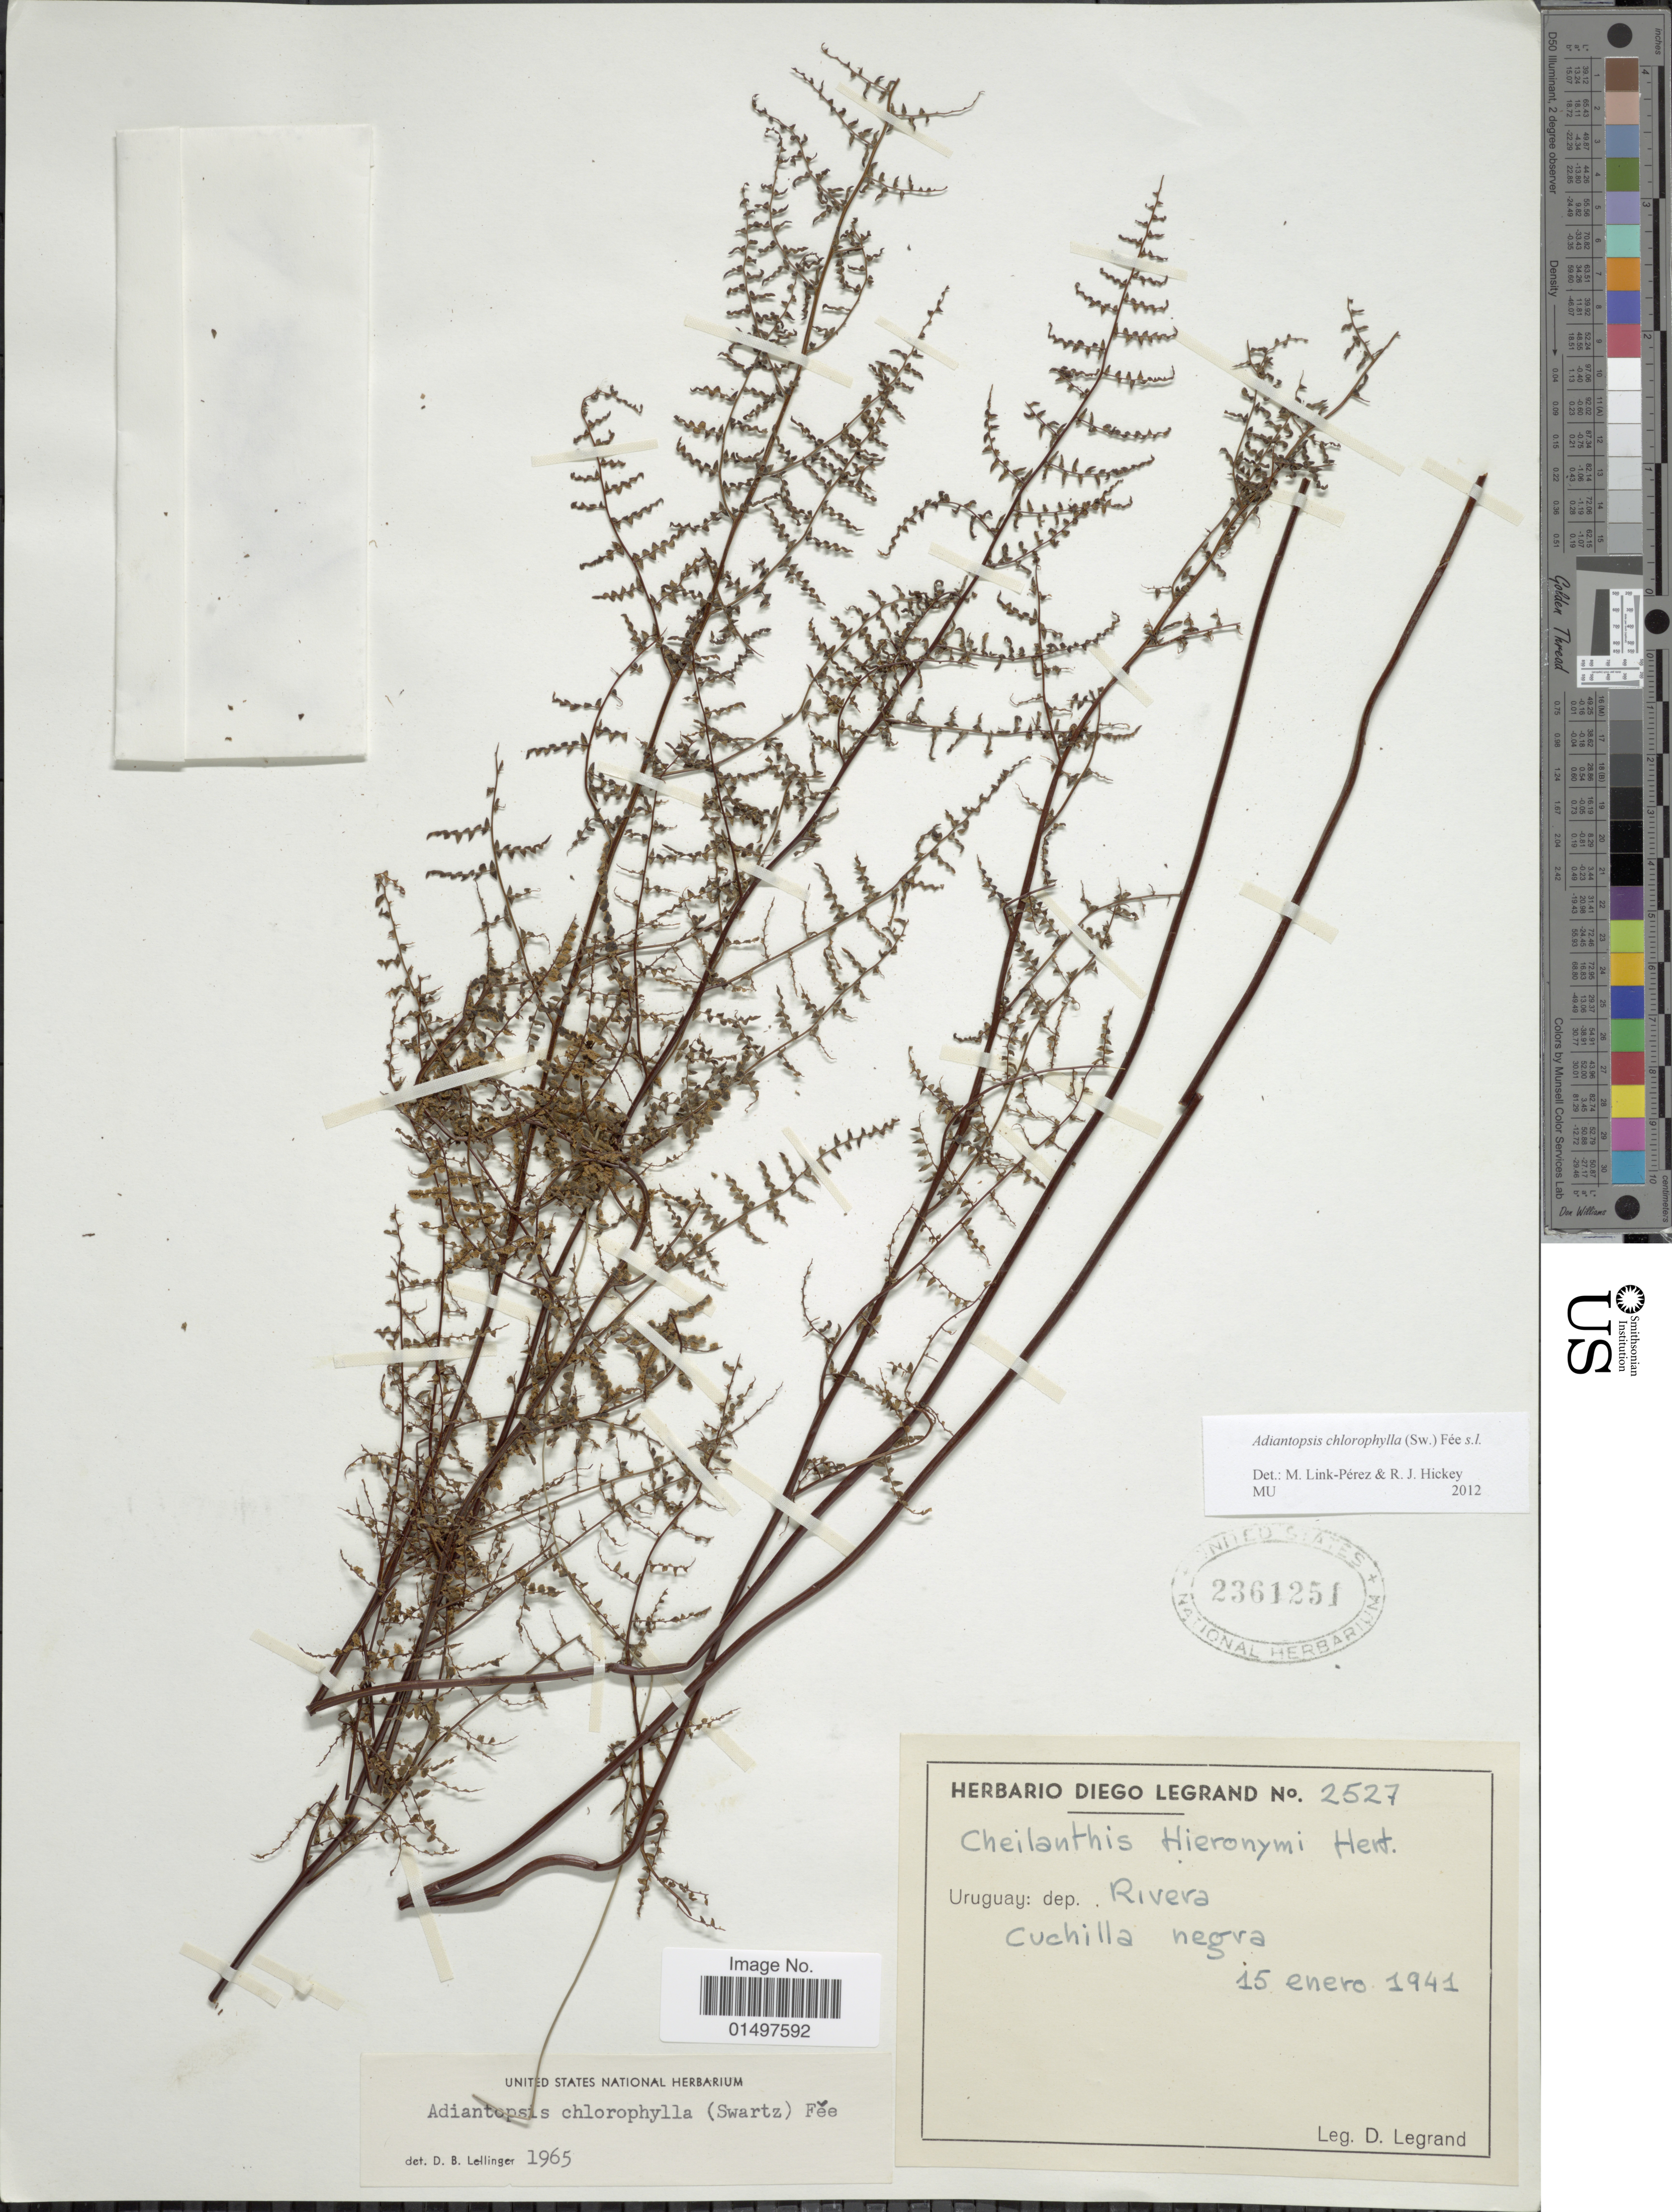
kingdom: Plantae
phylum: Tracheophyta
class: Polypodiopsida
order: Polypodiales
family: Pteridaceae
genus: Adiantopsis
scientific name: Adiantopsis chlorophylla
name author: (Sw.) Fée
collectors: C. D. Legrand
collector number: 2527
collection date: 1941-01-15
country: Uruguay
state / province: Rivera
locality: Dep. Rivera. Cuchilla negra.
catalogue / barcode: US 2361251